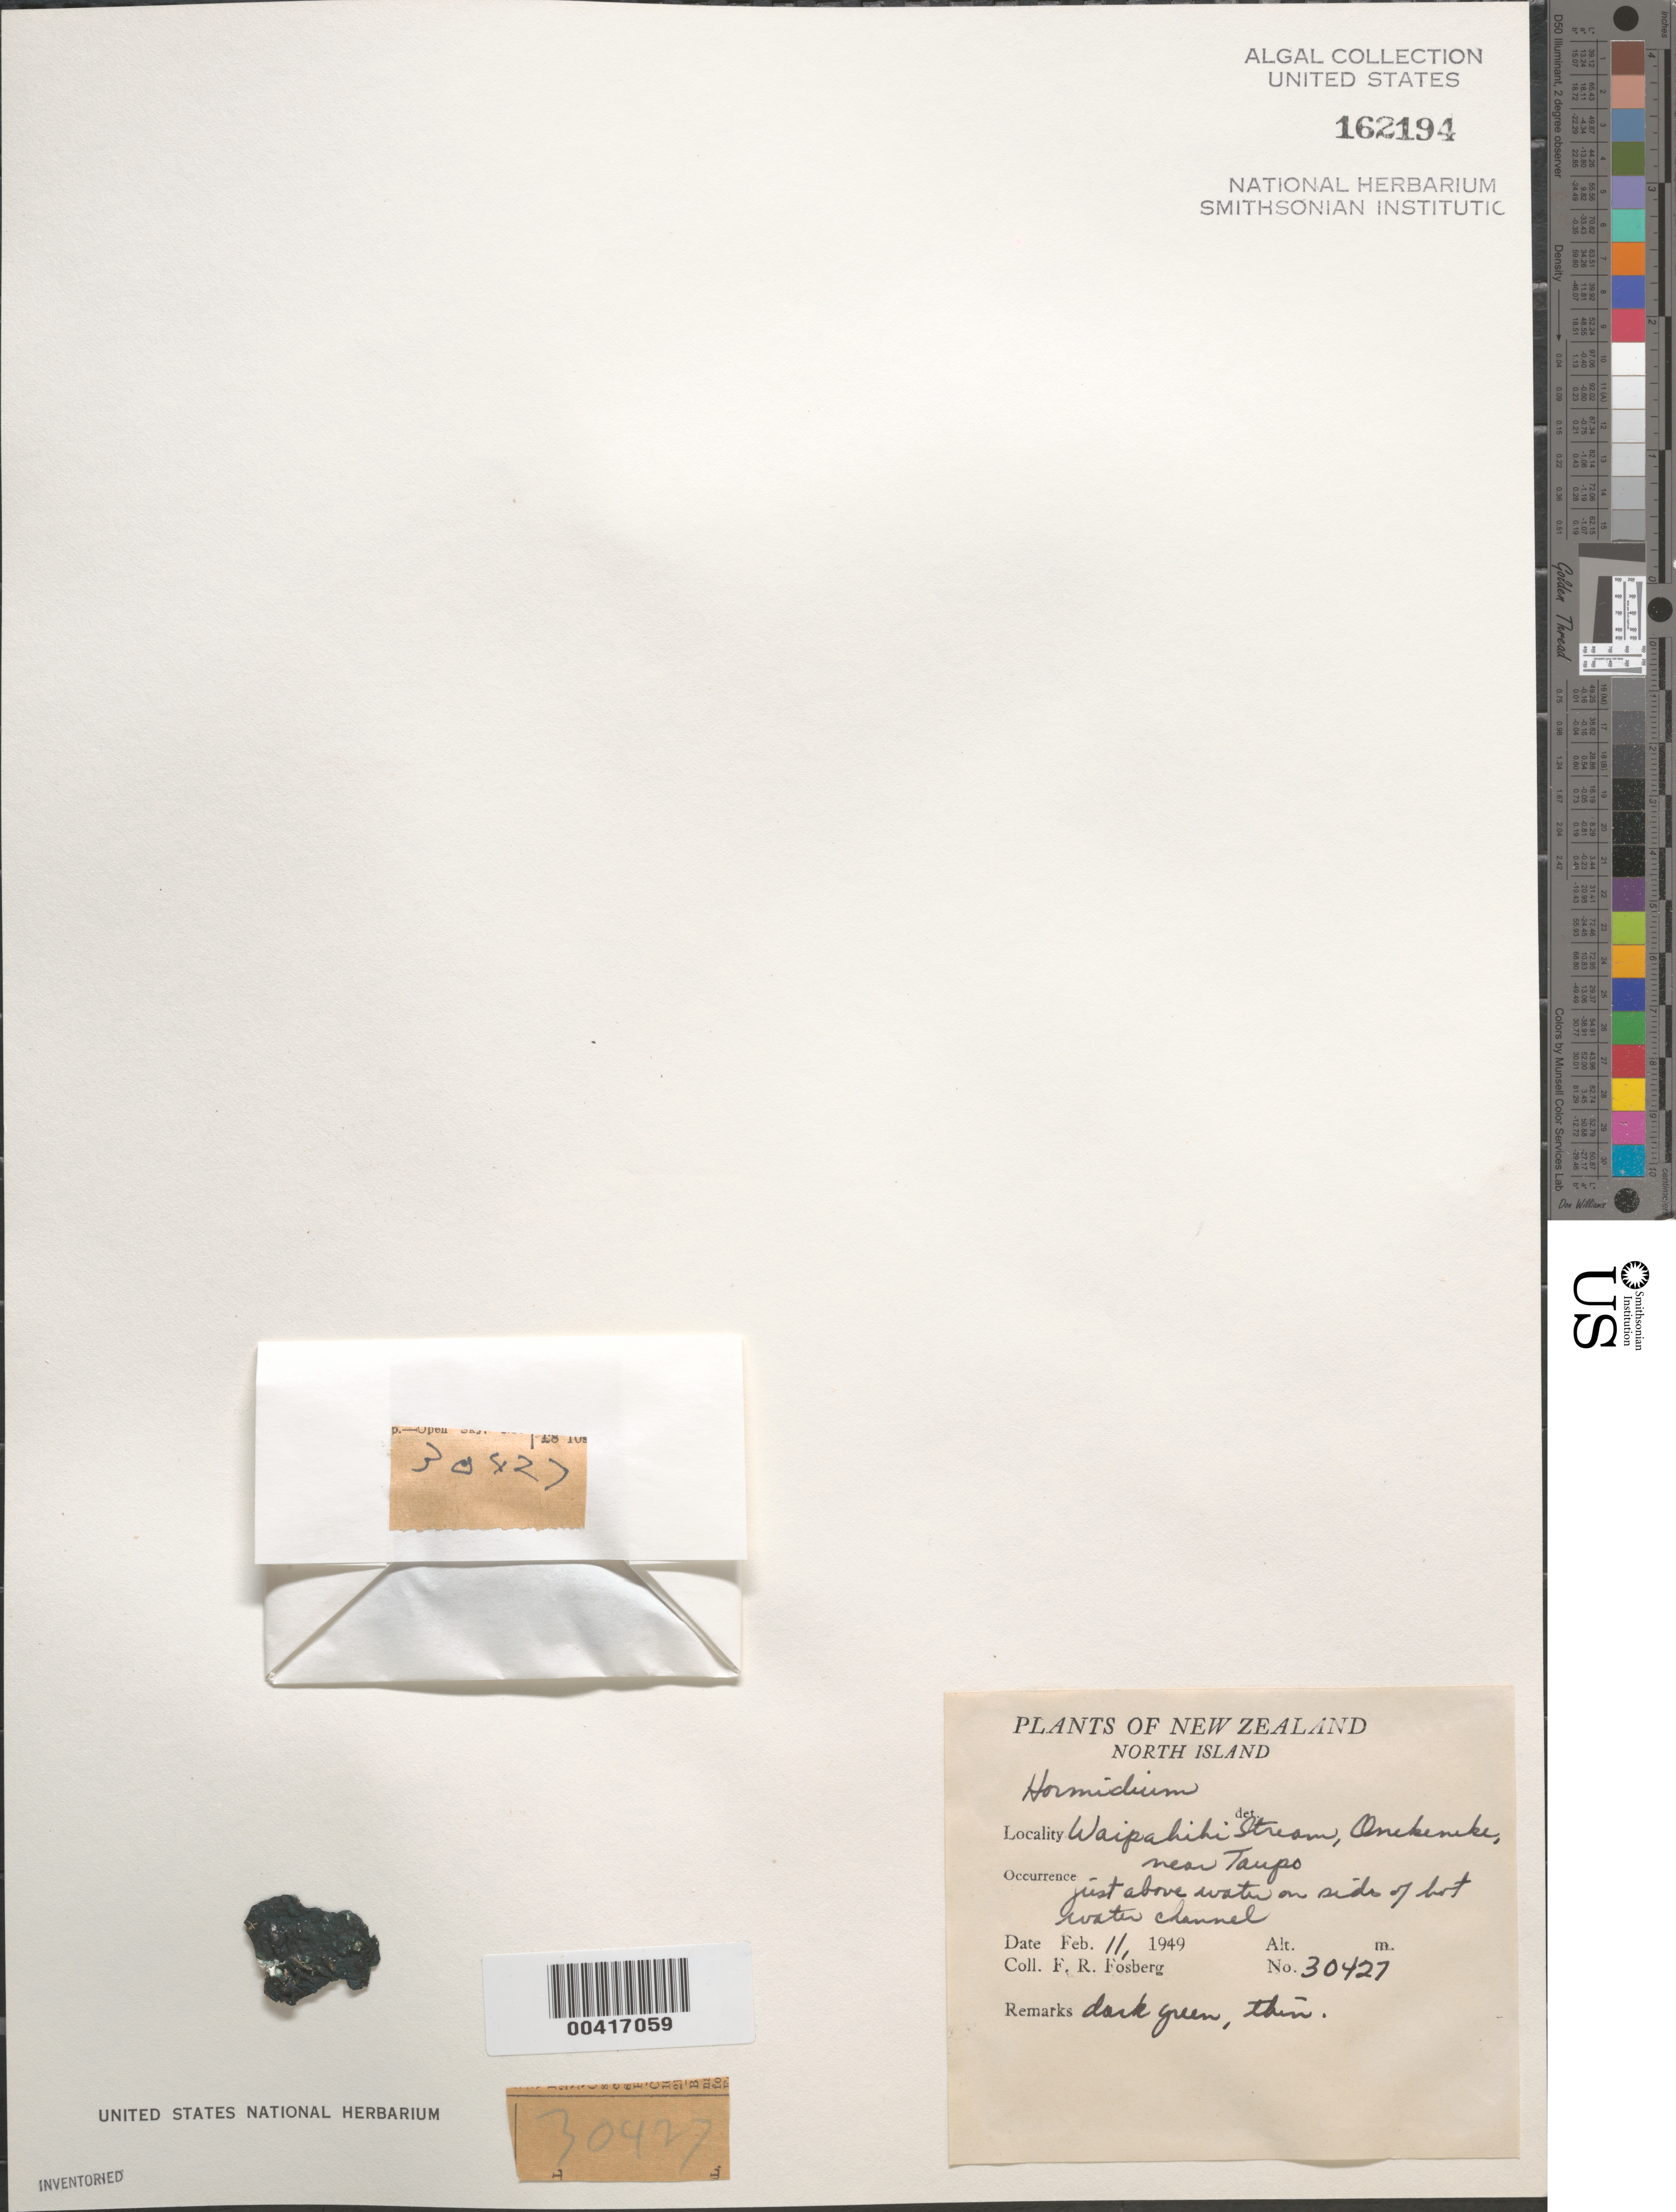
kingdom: Plantae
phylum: Chlorophyta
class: Trebouxiophyceae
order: Prasiolales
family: Prasiolaceae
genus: Hormidium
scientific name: Hormidium sp.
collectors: F. R. Fosberg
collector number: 30427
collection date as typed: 11 Feb 1949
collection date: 1949-02-11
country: New Zealand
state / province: Waikato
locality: Waipahihi stream, onekeneke, near taupo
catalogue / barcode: US 162194